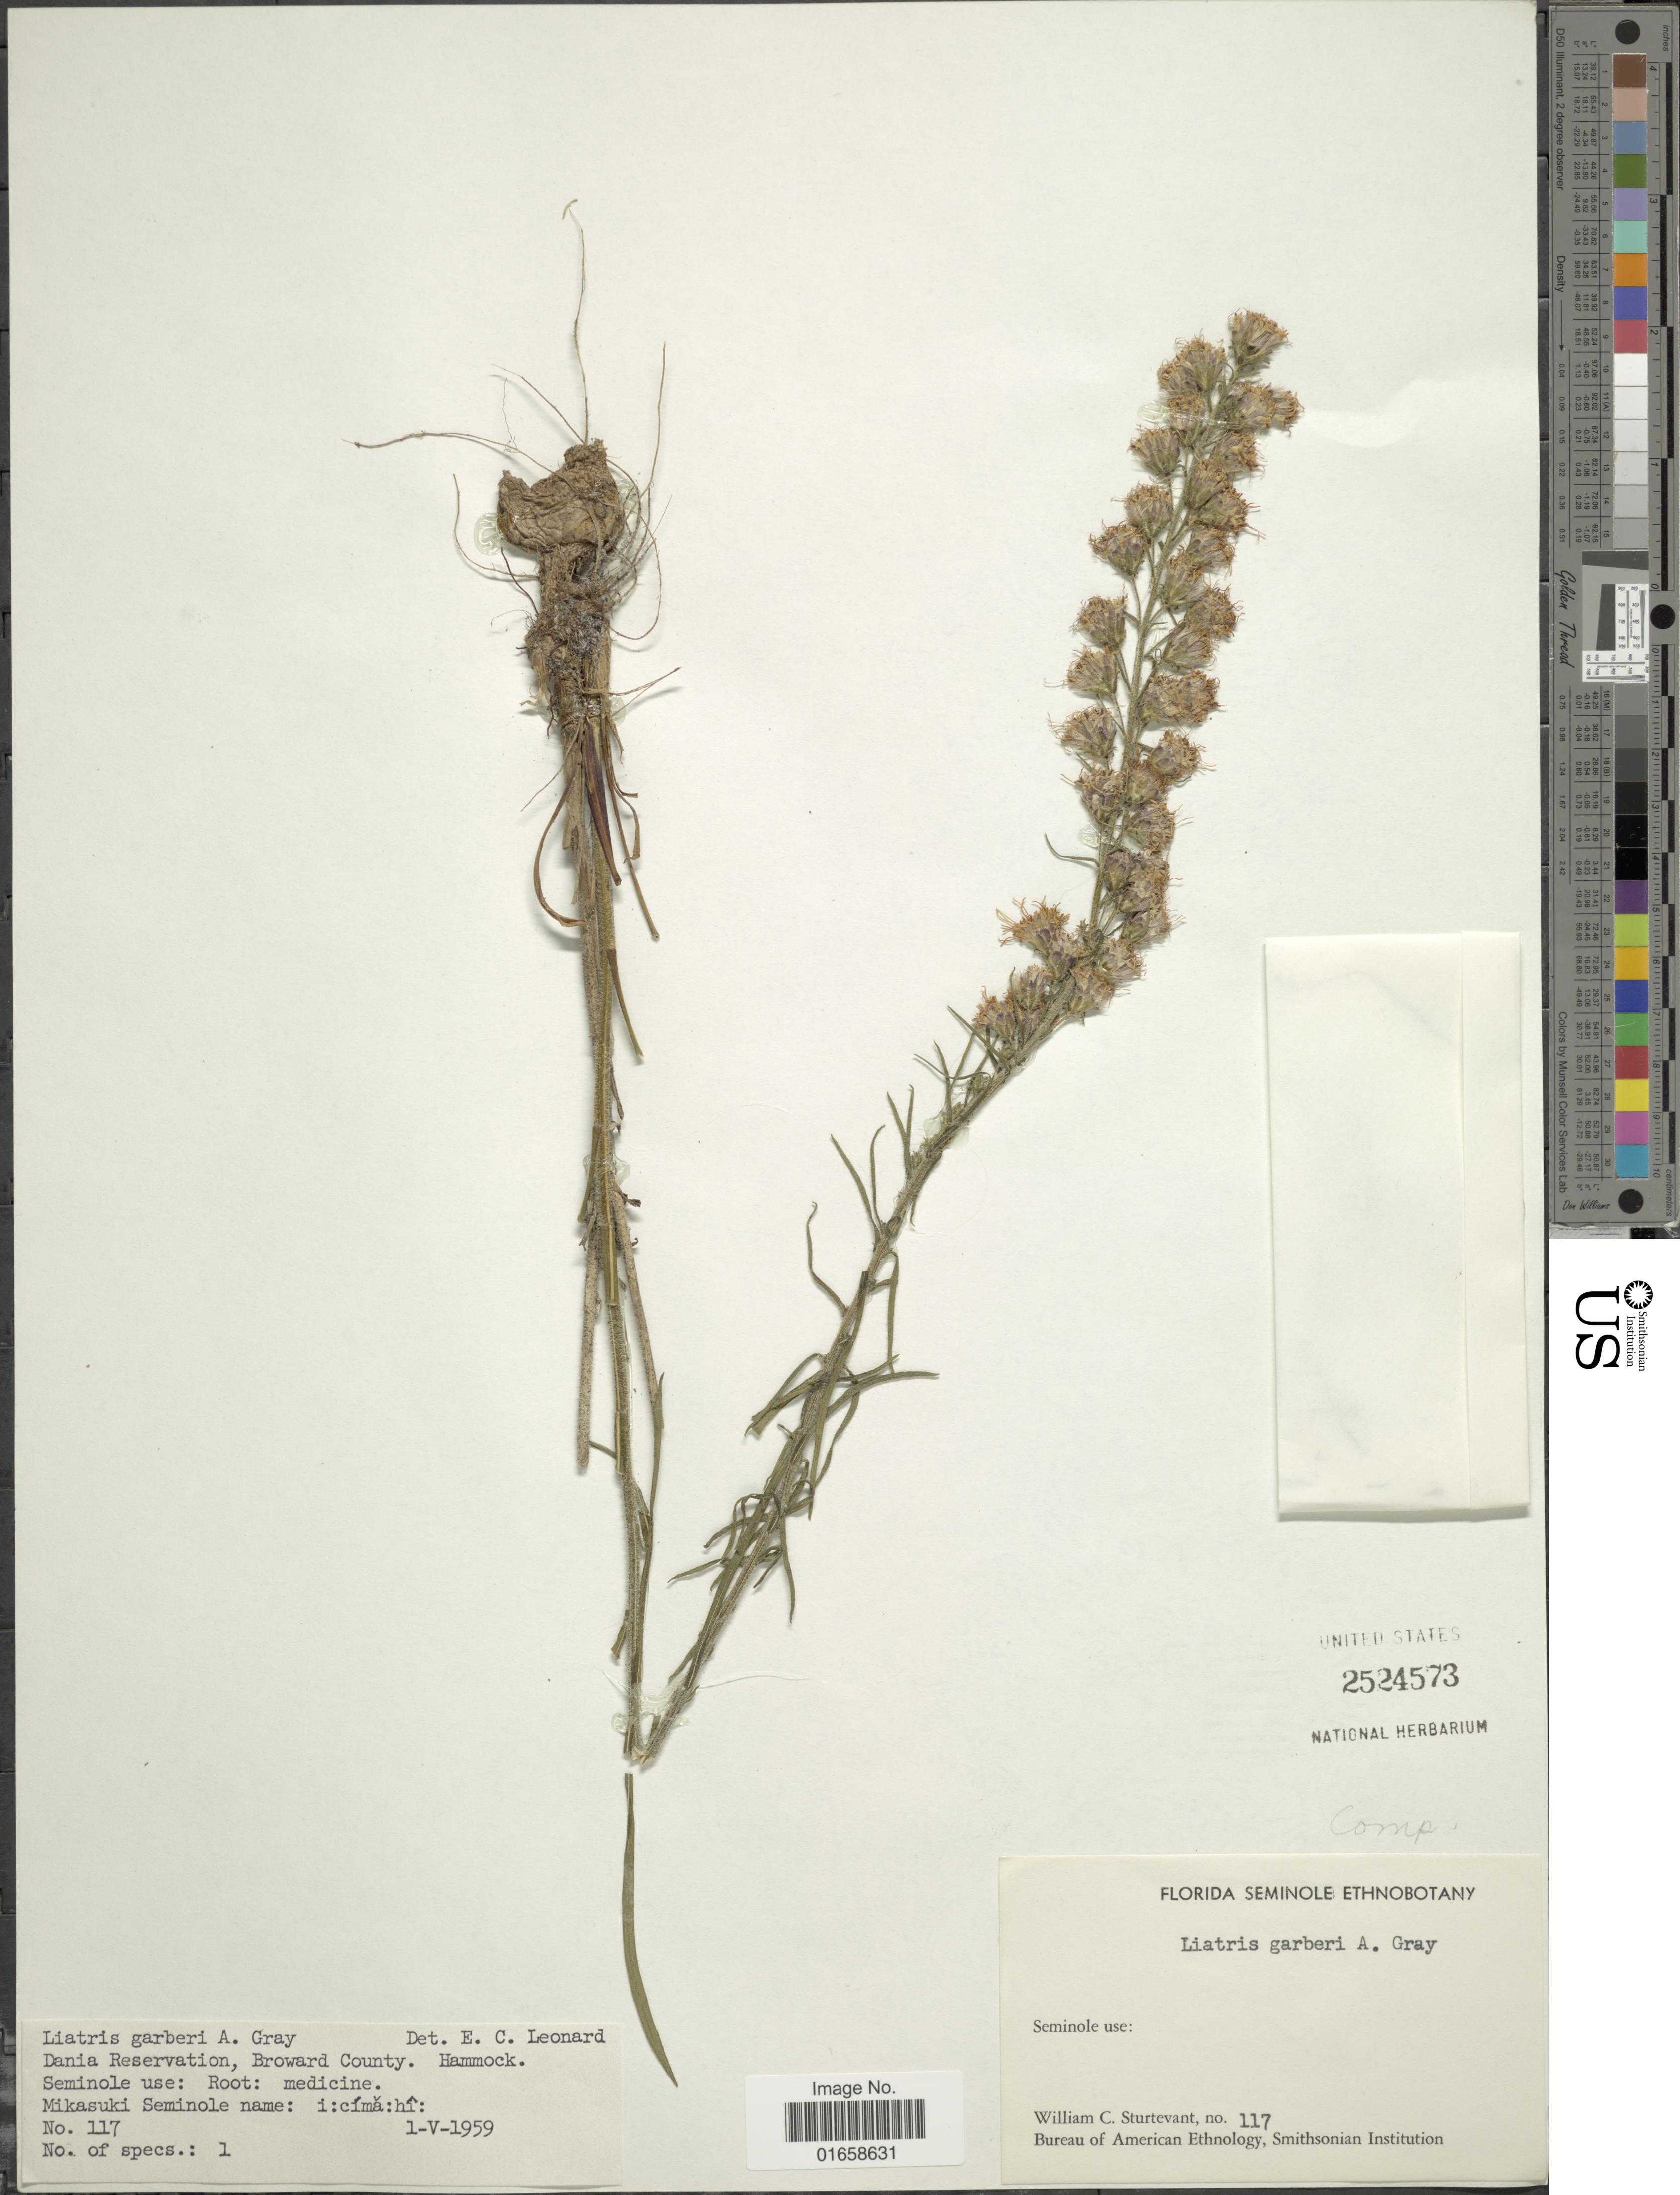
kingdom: Plantae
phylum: Tracheophyta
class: Magnoliopsida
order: Asterales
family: Asteraceae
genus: Liatris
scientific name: Liatris garberi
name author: A. Gray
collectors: W. Sturtevant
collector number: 117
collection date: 1959-05-01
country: United States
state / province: Florida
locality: Dania Reservation, Broward County, Hammock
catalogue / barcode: US 2524573